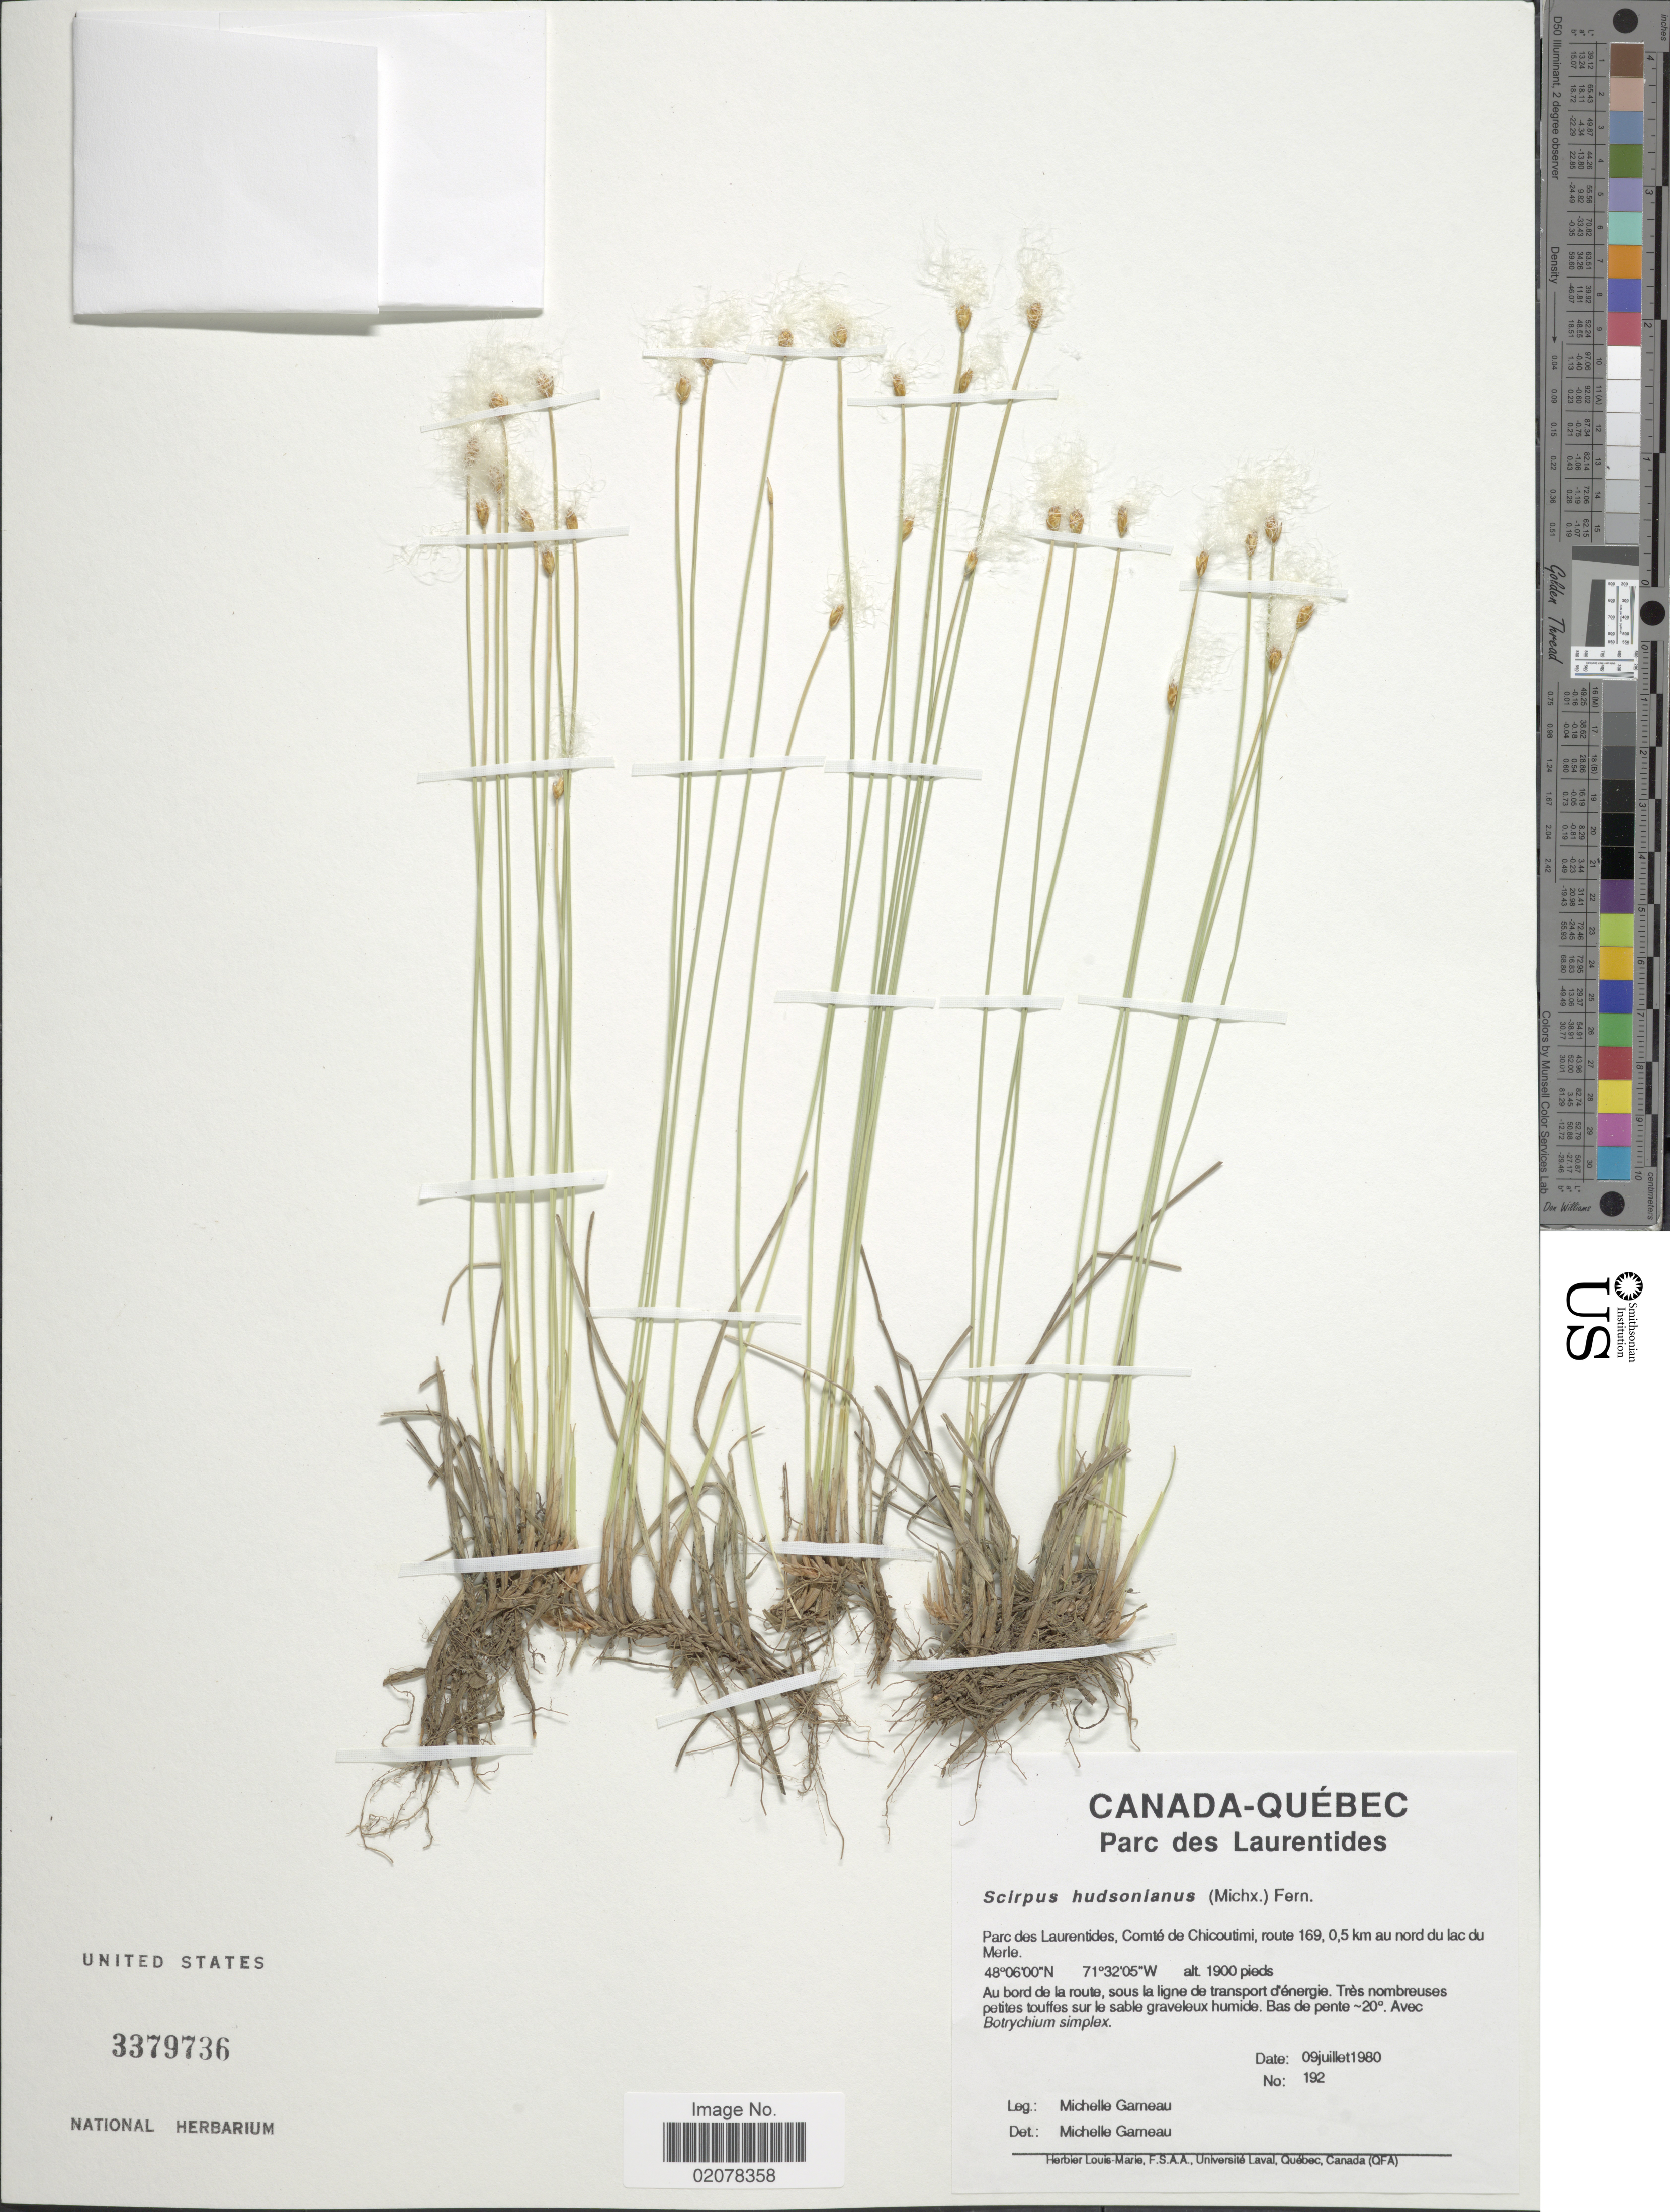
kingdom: Plantae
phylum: Tracheophyta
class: Liliopsida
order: Poales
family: Cyperaceae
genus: Trichophorum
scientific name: Trichophorum alpinum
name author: (L.) Pers.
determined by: Strong, M. T., (US), Smithsonian Institution - National Museum of Natural History (UNITED STATES)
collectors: M. Garneau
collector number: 192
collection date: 1980-07-09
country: Canada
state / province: Quebec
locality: Parc des Laurentides, Comete de Chicoutimi, route 169, 0,5 km au nord du lac du Merle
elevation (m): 579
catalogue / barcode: US 3379736